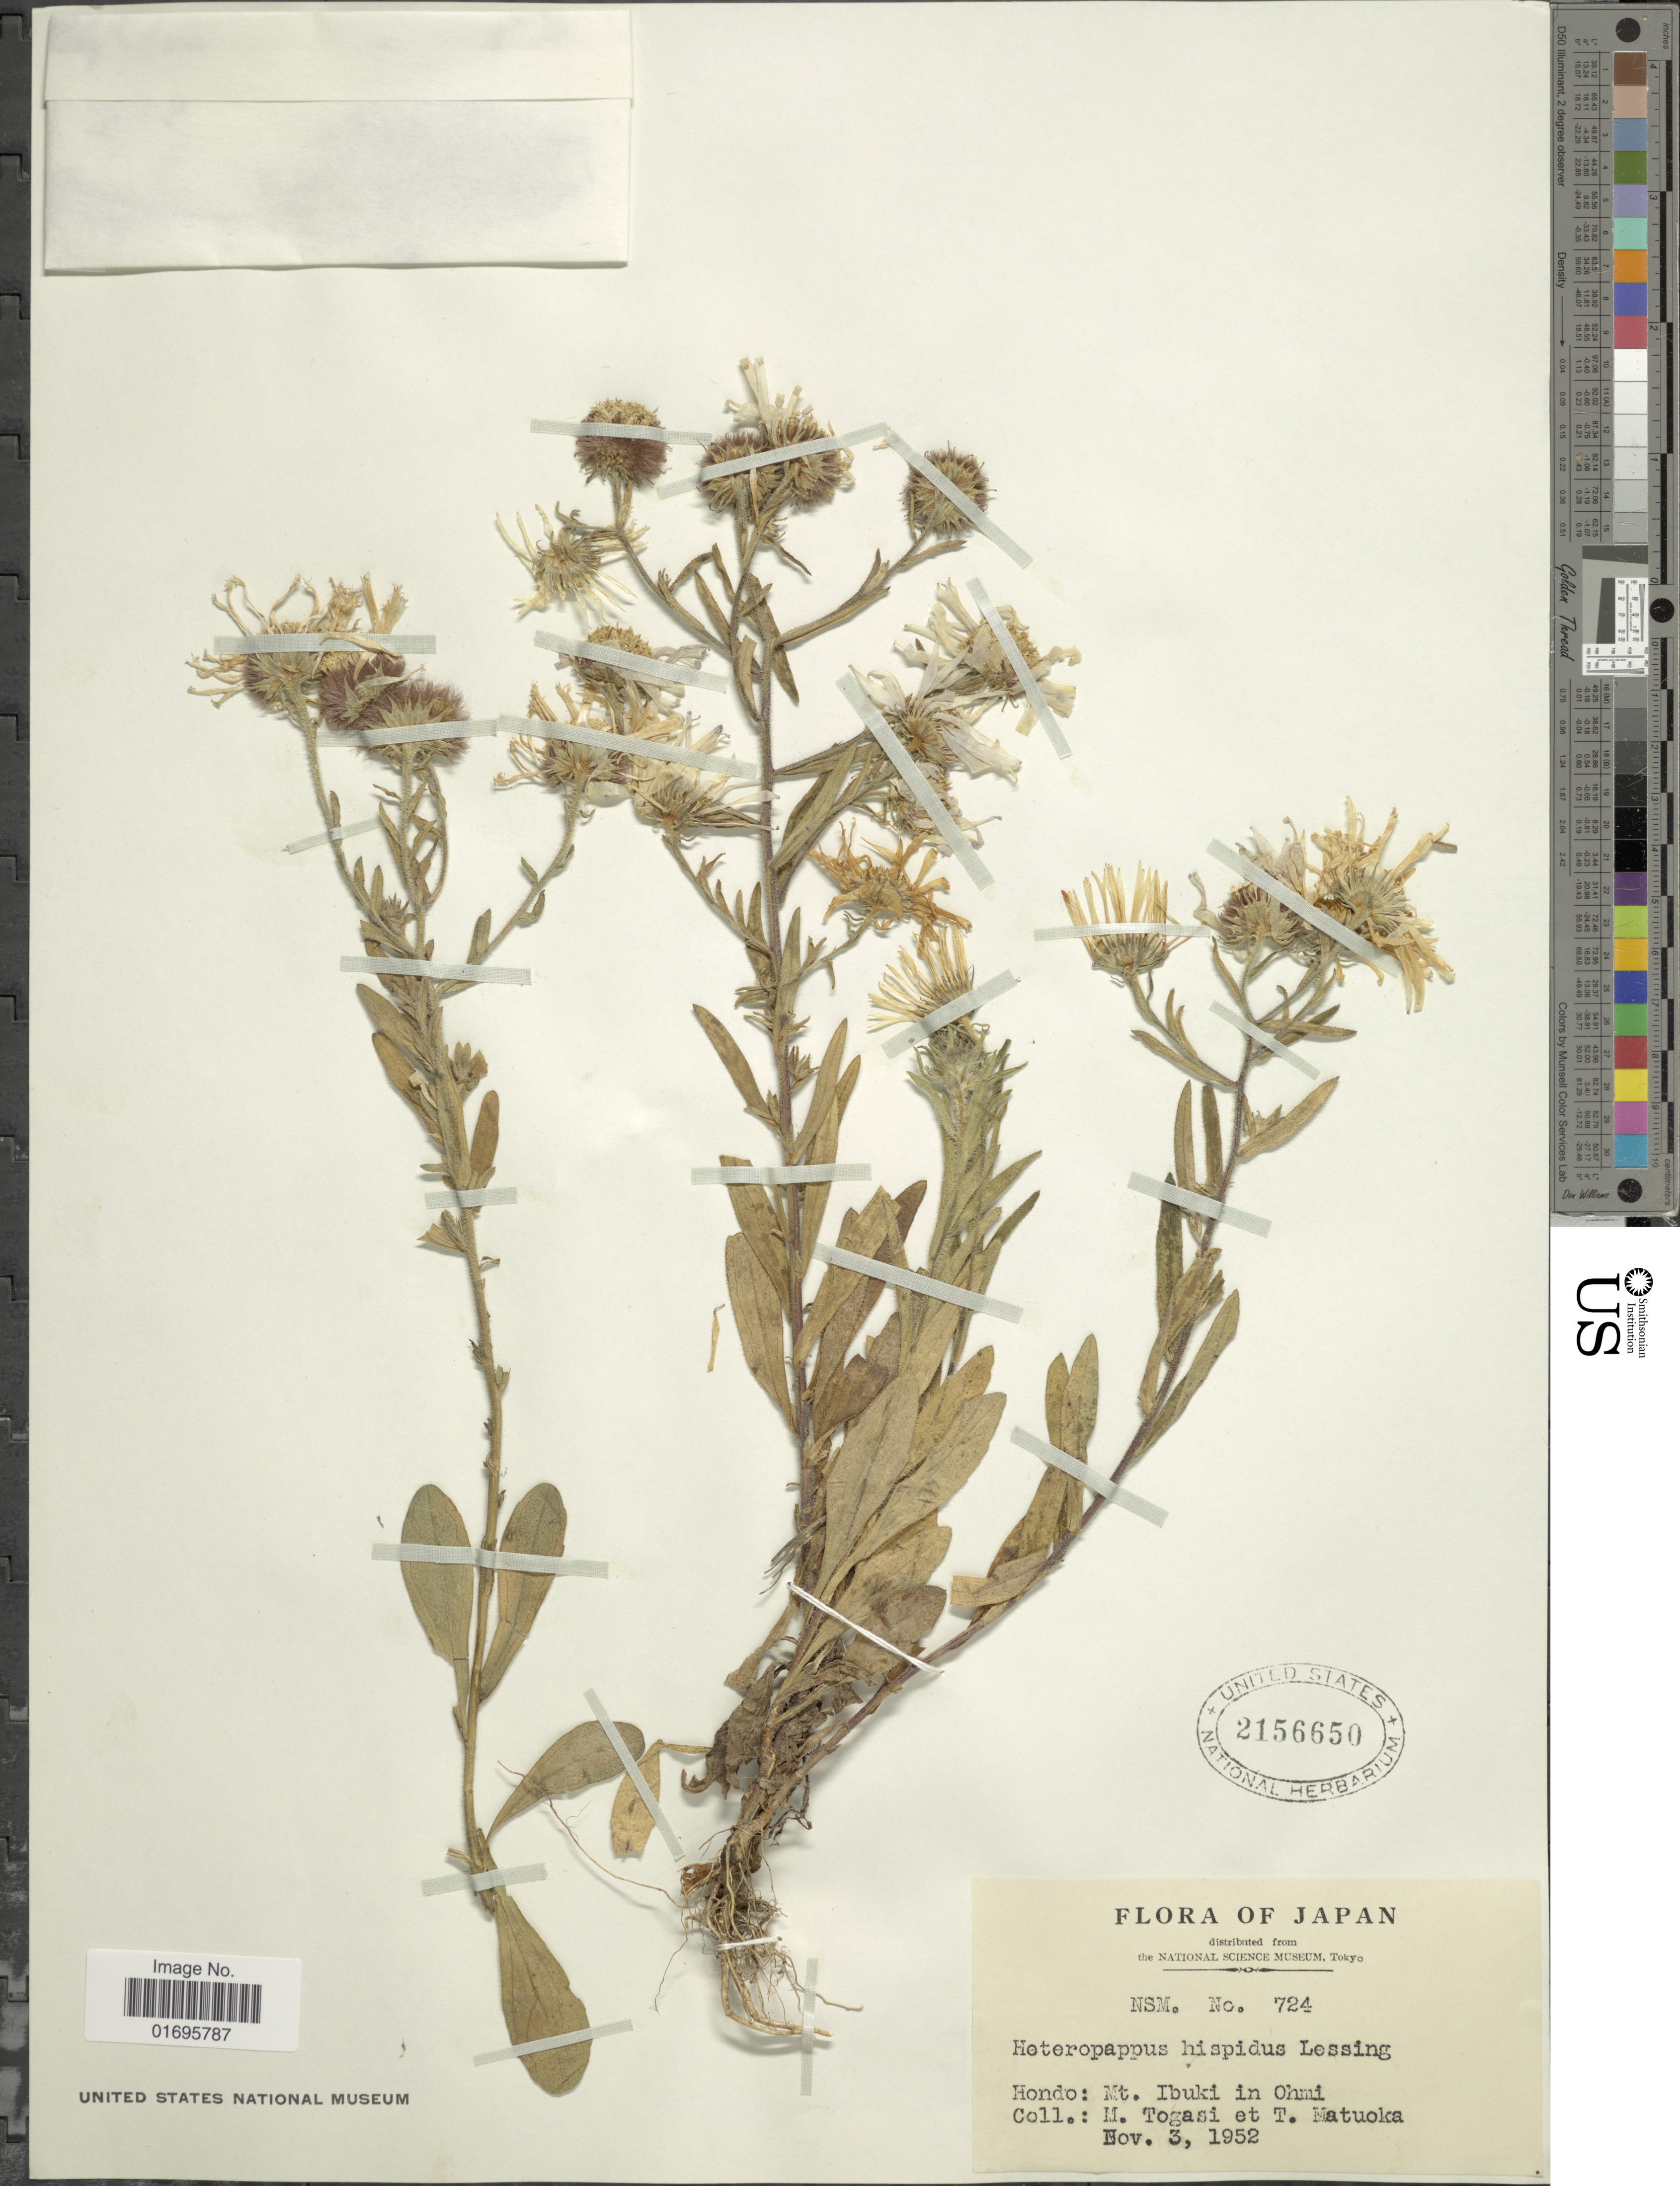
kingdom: Plantae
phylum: Tracheophyta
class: Magnoliopsida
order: Asterales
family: Asteraceae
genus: Heteropappus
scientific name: Heteropappus hispidus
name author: (Thunb.) Less.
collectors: M. Togasi & T. Matuoka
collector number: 724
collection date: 1952-11-03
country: Japan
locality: Hondo: Mt. Ibuki in Ohmi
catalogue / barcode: US 2156650